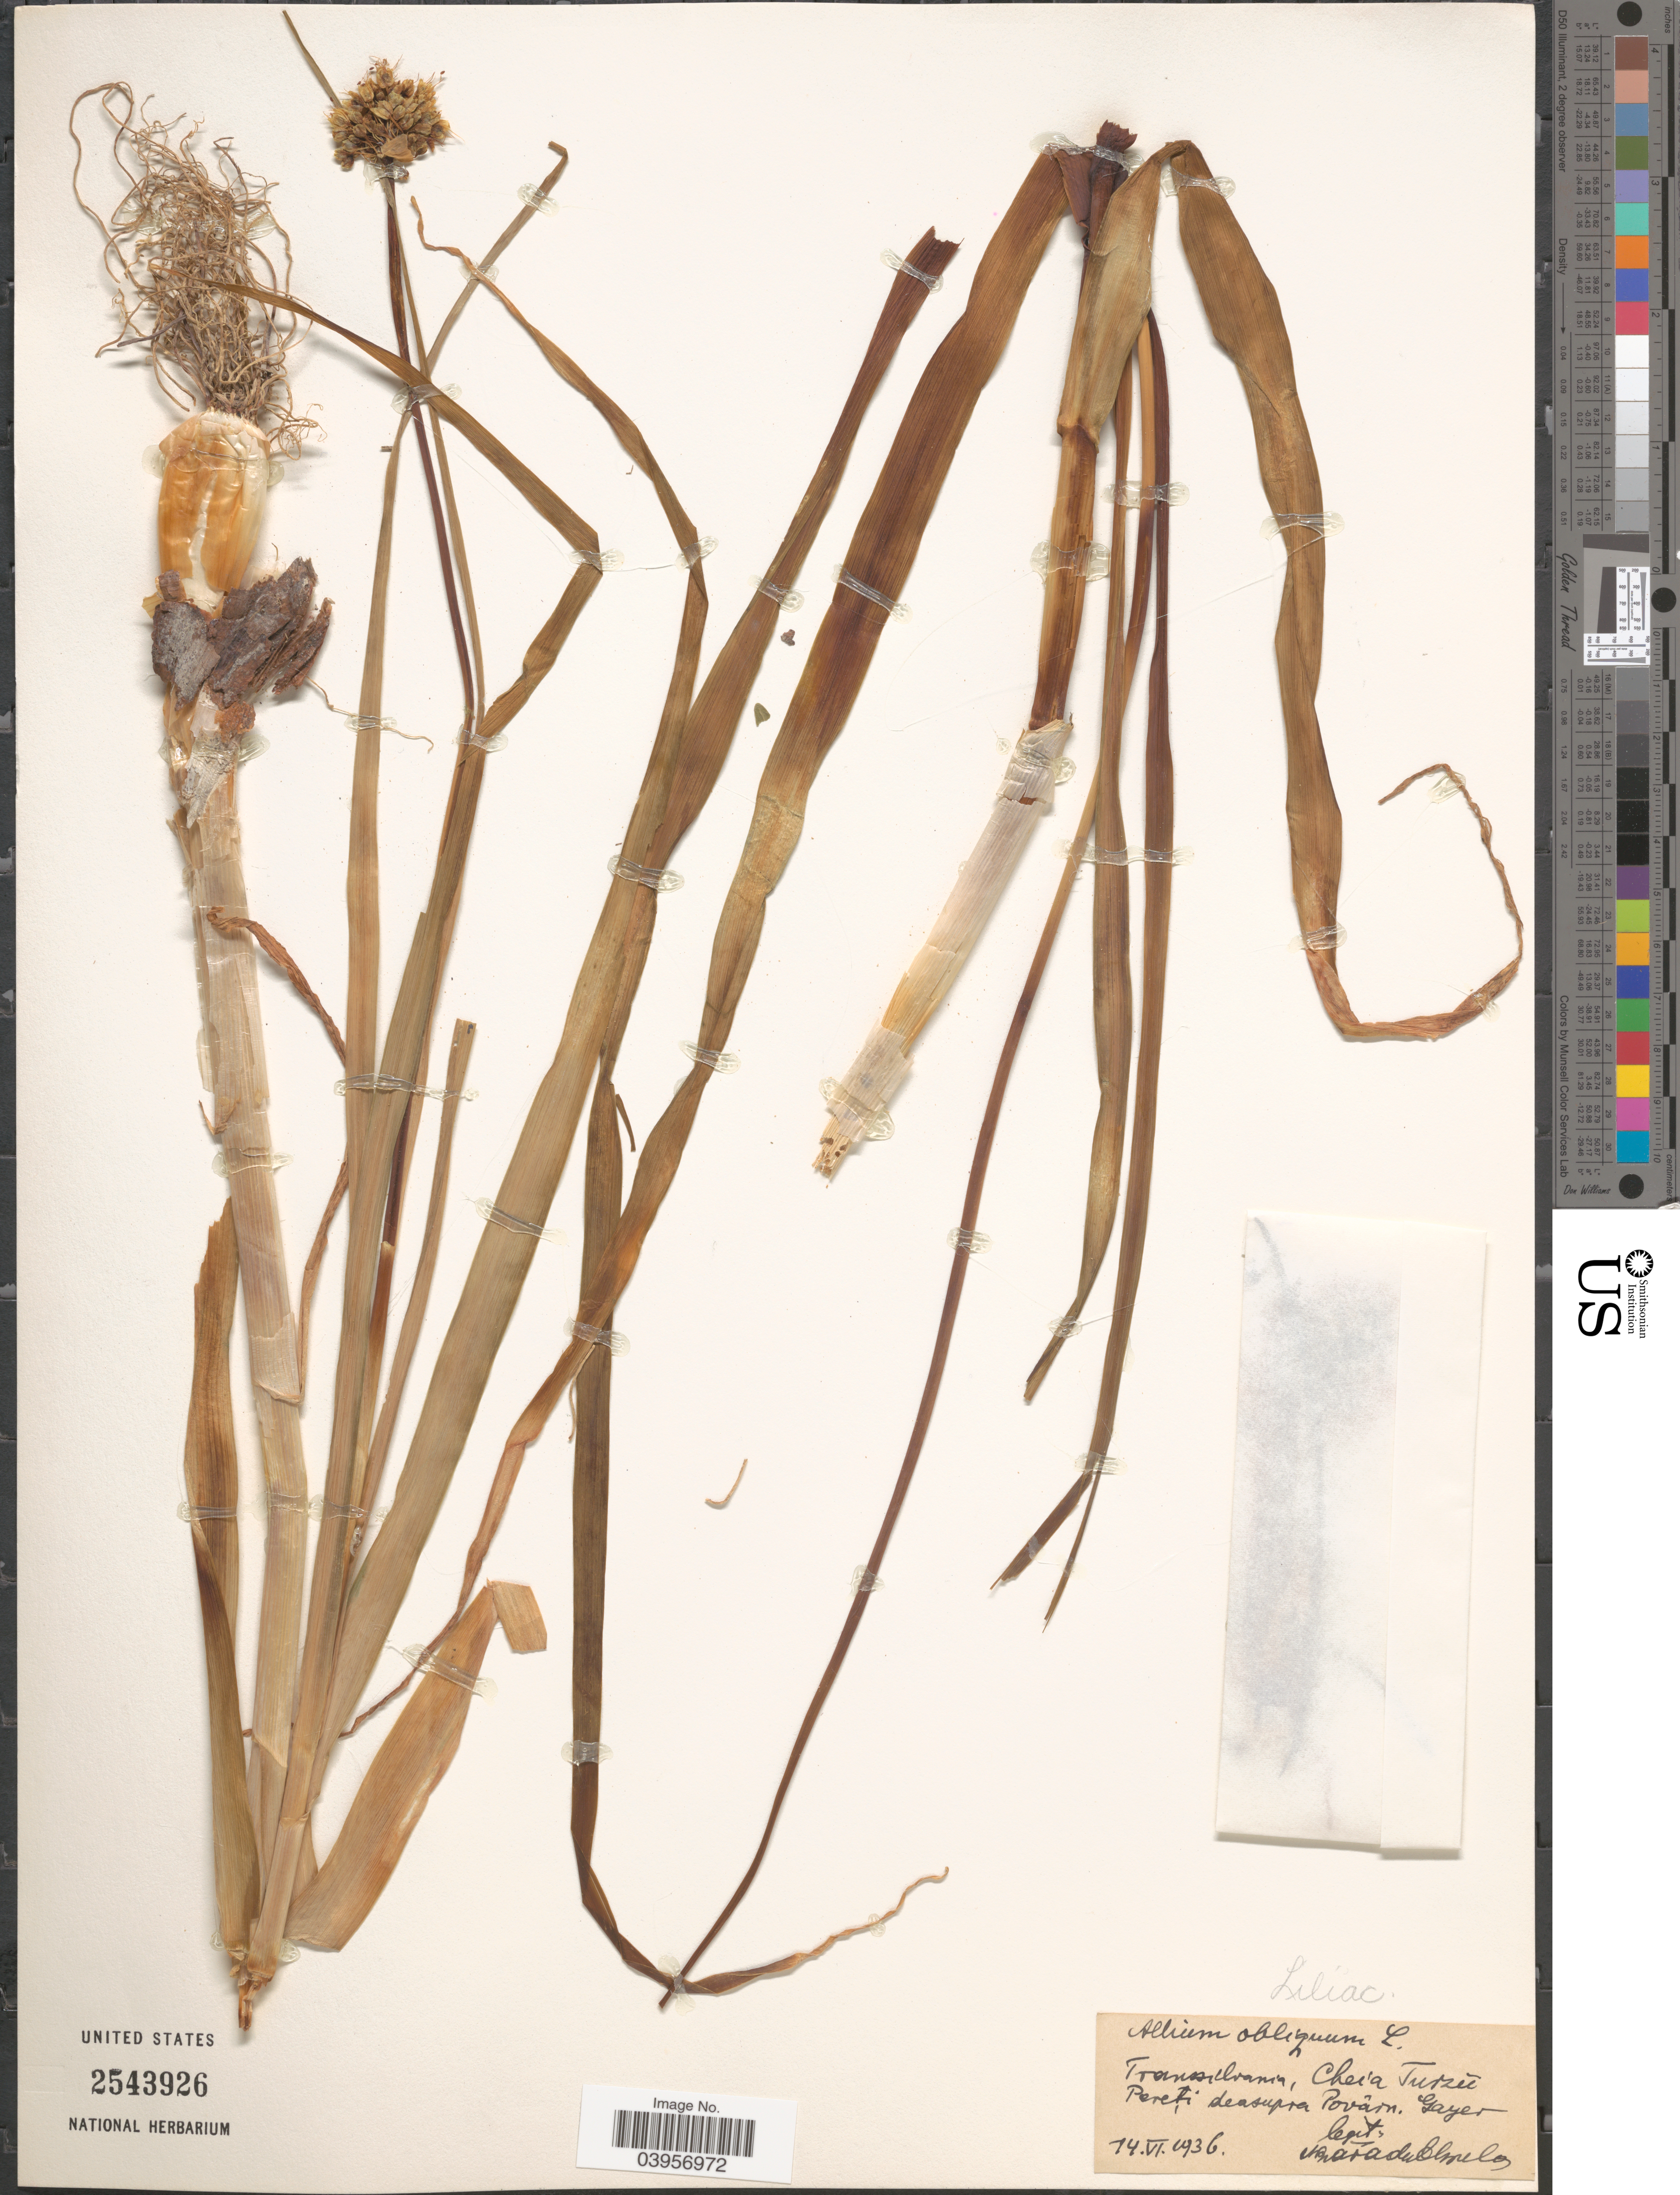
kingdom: Plantae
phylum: Tracheophyta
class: Liliopsida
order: Asparagales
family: Amaryllidaceae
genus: Allium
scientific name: Allium obliquum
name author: L.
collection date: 1936-06-14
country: Romania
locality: Transsilvania, Cheia Turzii Pereti deasupra Povârn. Gayer.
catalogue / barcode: US 2543926